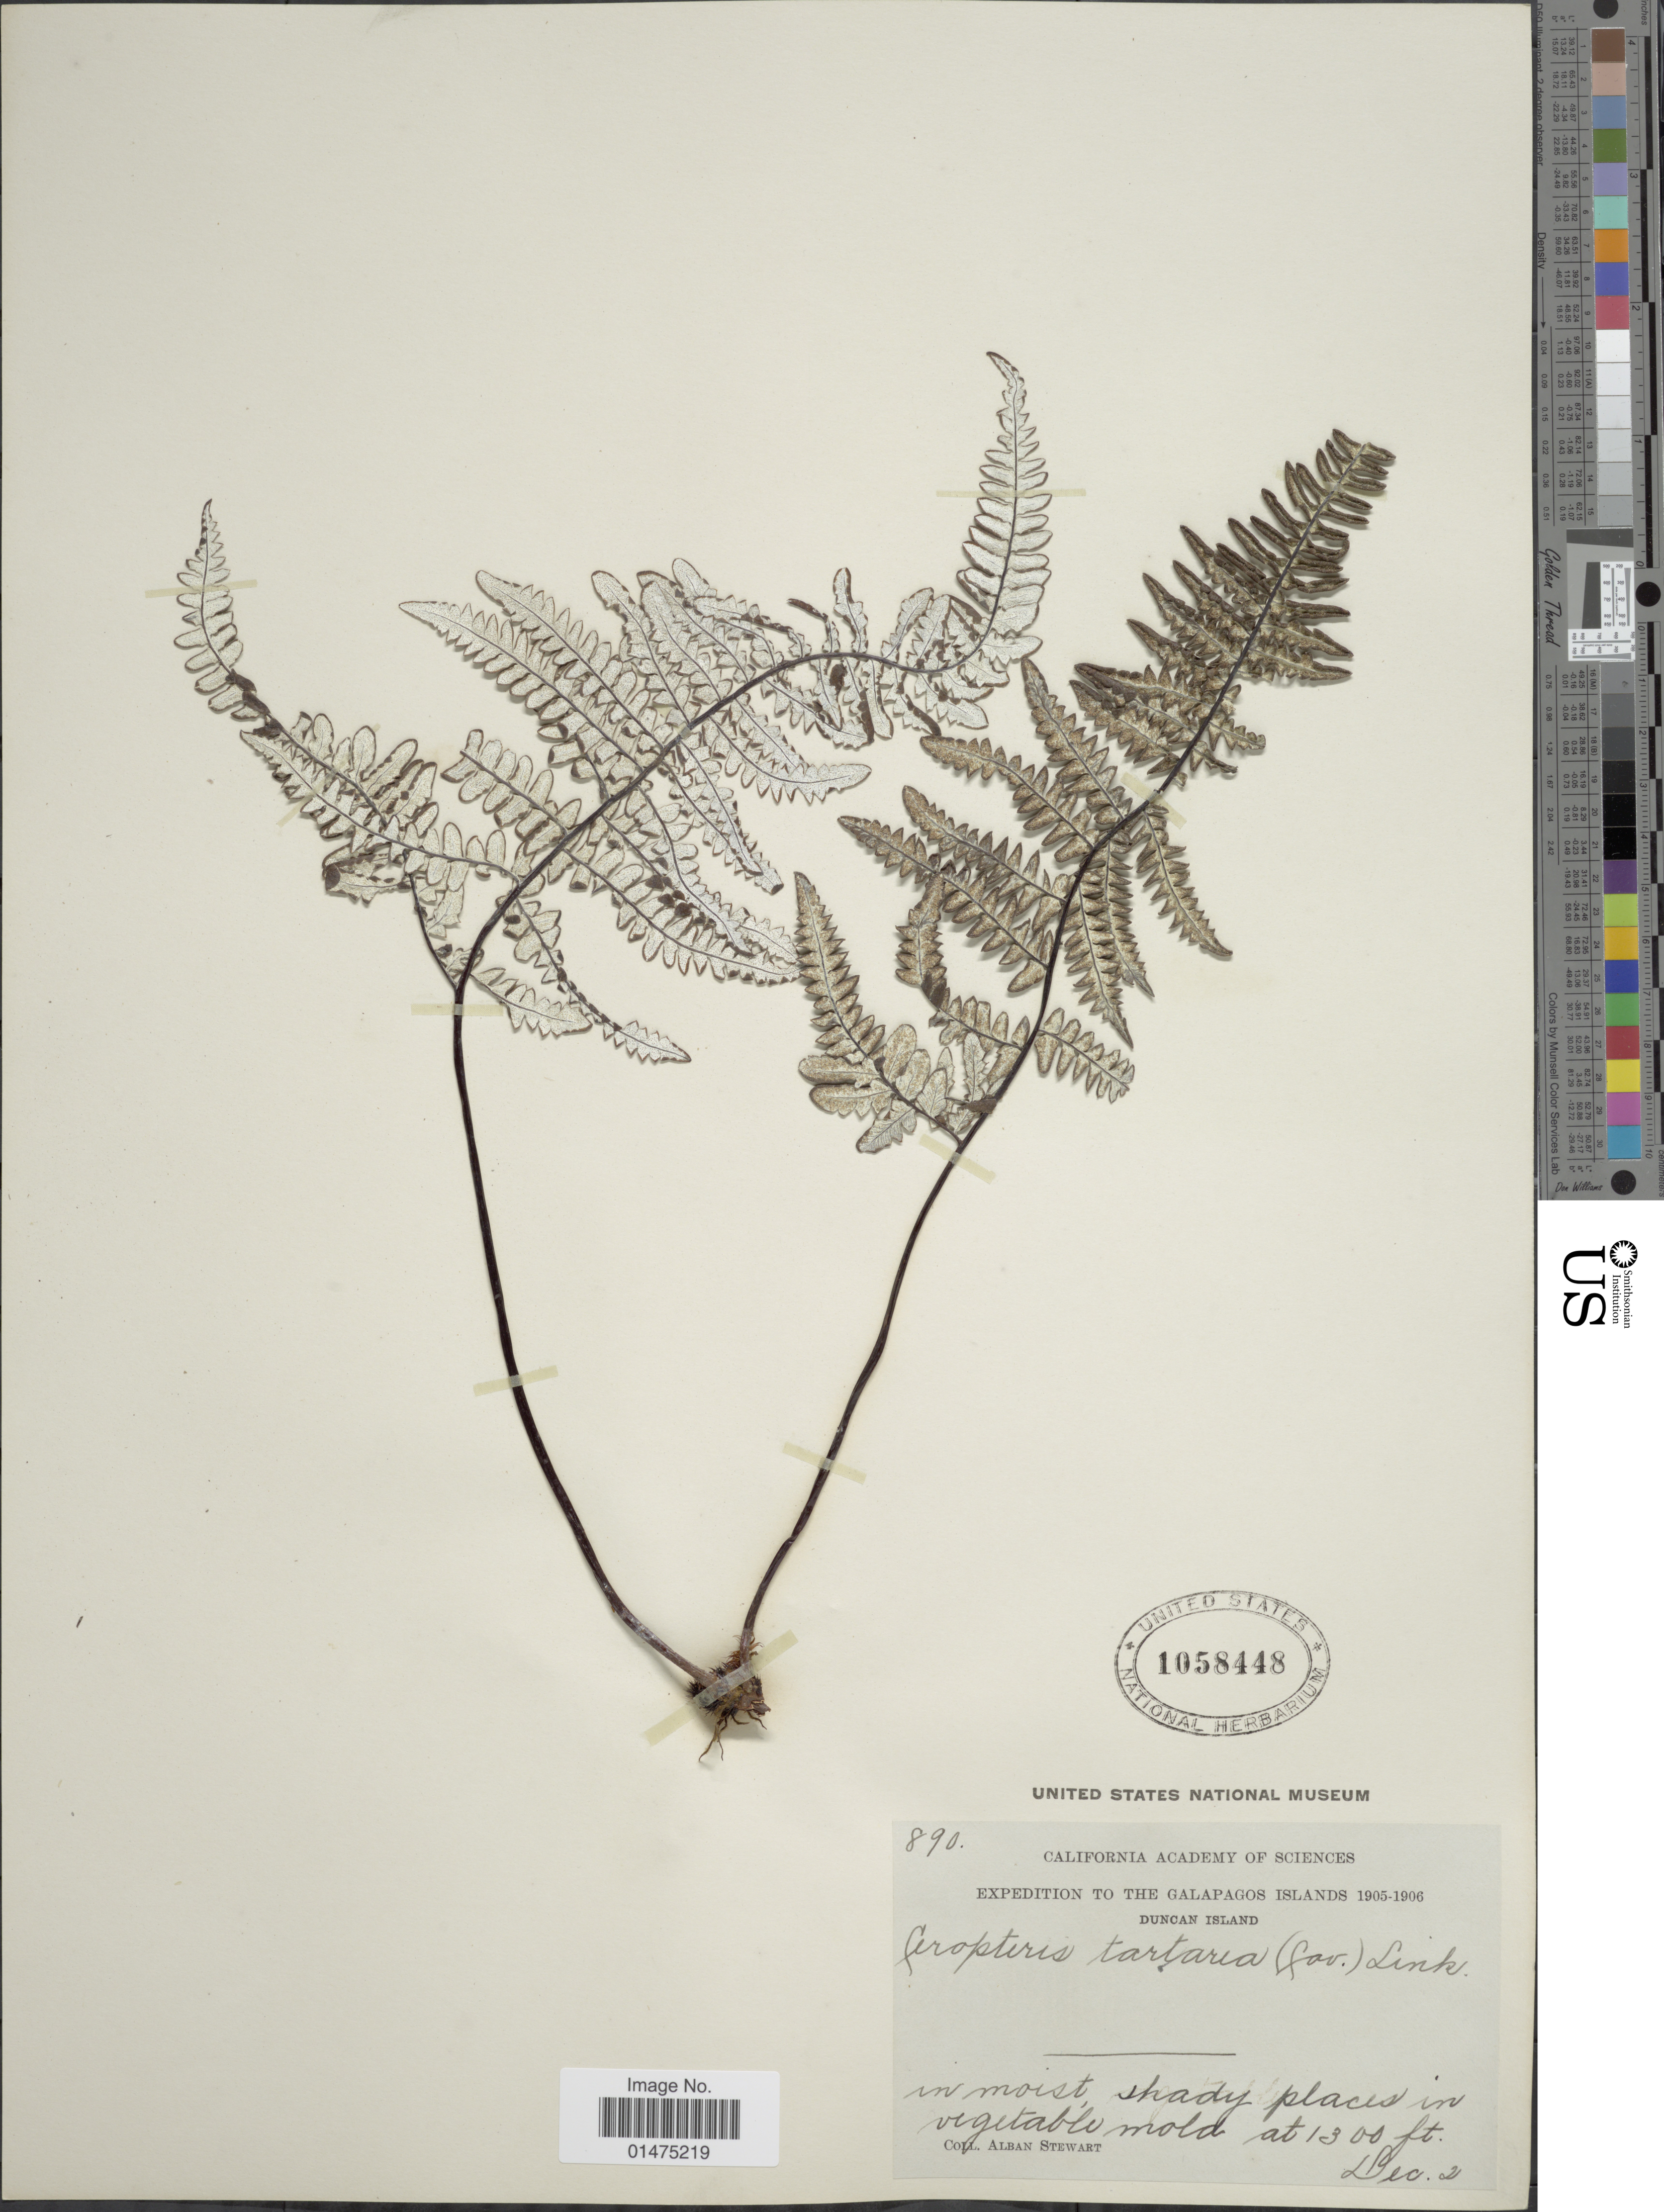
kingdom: Plantae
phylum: Tracheophyta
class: Polypodiopsida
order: Polypodiales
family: Pteridaceae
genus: Pityrogramma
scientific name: Pityrogramma tartarea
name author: (Cav.) Maxon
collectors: A. Stewart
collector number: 890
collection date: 1905-12-02/1906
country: Ecuador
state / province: Colón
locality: Galapagos Island, Duncan Island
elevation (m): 396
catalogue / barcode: US 1058448